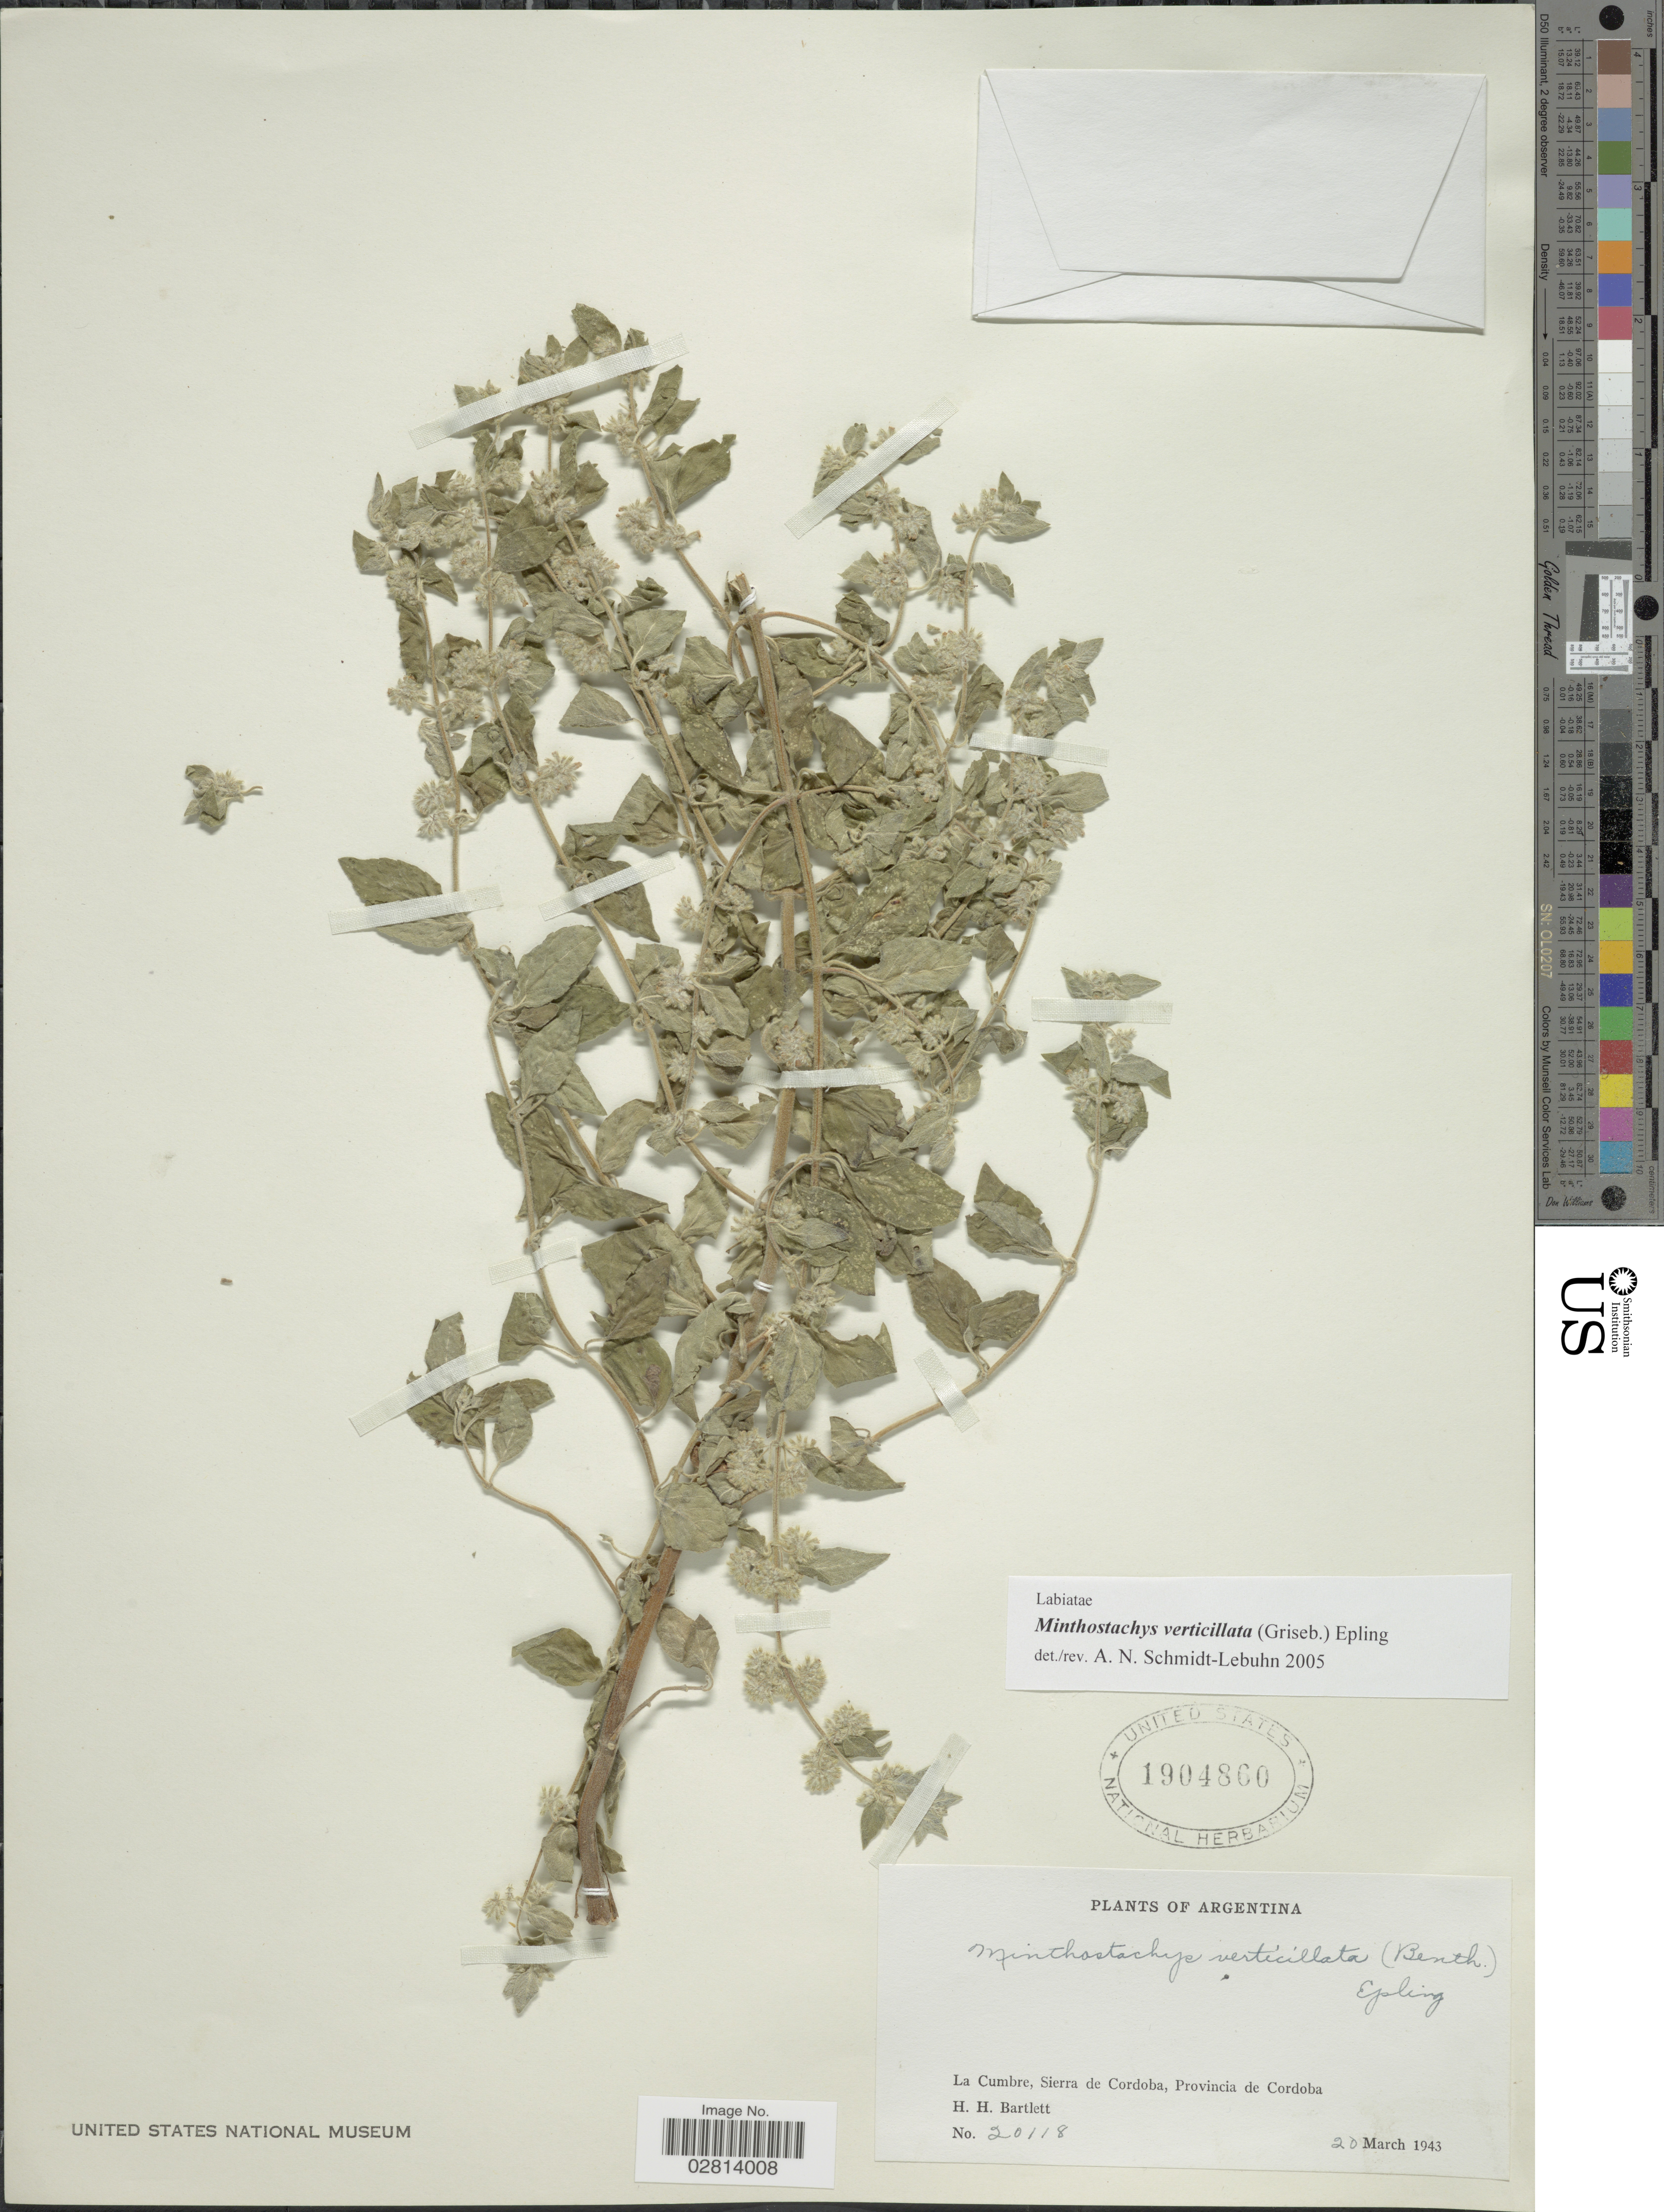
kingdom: Plantae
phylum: Tracheophyta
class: Magnoliopsida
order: Lamiales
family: Lamiaceae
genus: Minthostachys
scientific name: Minthostachys verticillata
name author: (Griseb.) Epling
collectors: H. H. Bartlett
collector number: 20118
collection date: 1943-03-20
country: Argentina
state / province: Cordoba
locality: La Cumbre, Sierra de Cordoba, Provincia de Cordoba.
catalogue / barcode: US 1904860